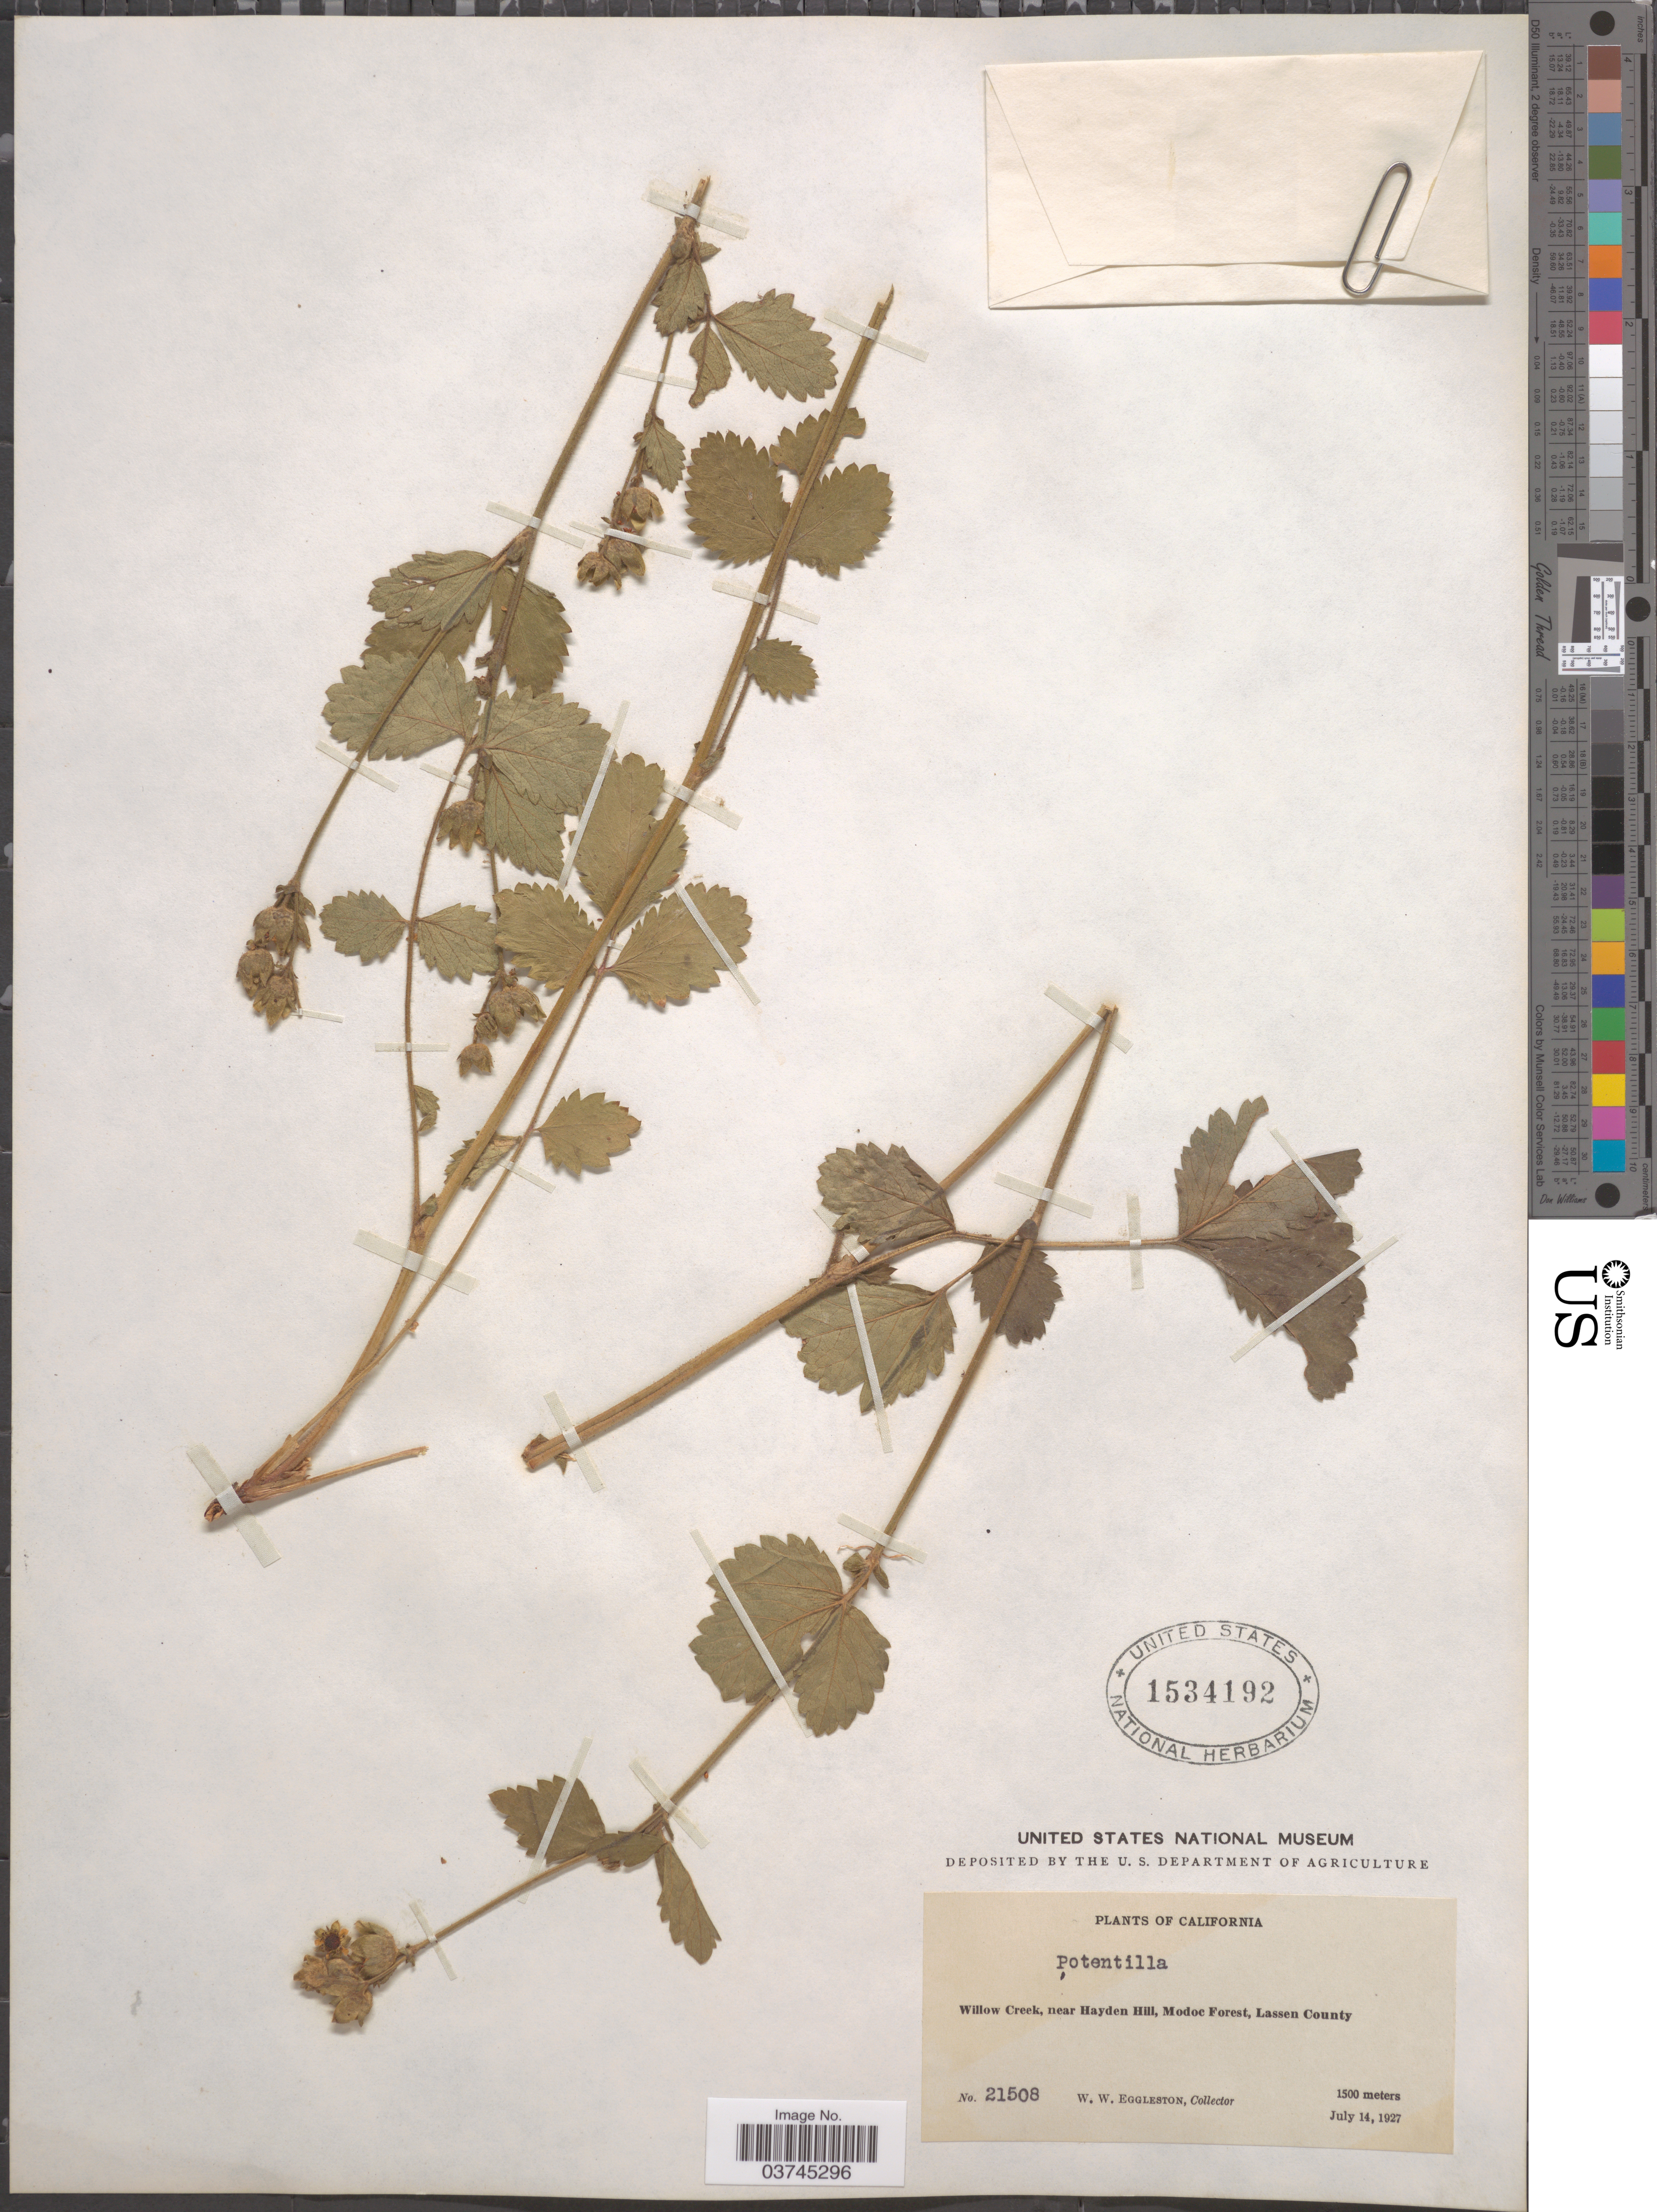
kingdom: Plantae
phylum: Tracheophyta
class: Magnoliopsida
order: Rosales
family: Rosaceae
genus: Drymocallis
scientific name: Drymocallis sp.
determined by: Strong, Mark T., (BOT), Smithsonian Institution - National Museum of Natural History (UNITED STATES)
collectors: W. W. Eggleston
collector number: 21508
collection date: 1927-07-14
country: United States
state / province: California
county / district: Lassen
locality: Willow Creek, near Hayden Hill, Modoc Forest, Lassen County.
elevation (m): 1500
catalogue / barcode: US 1534192